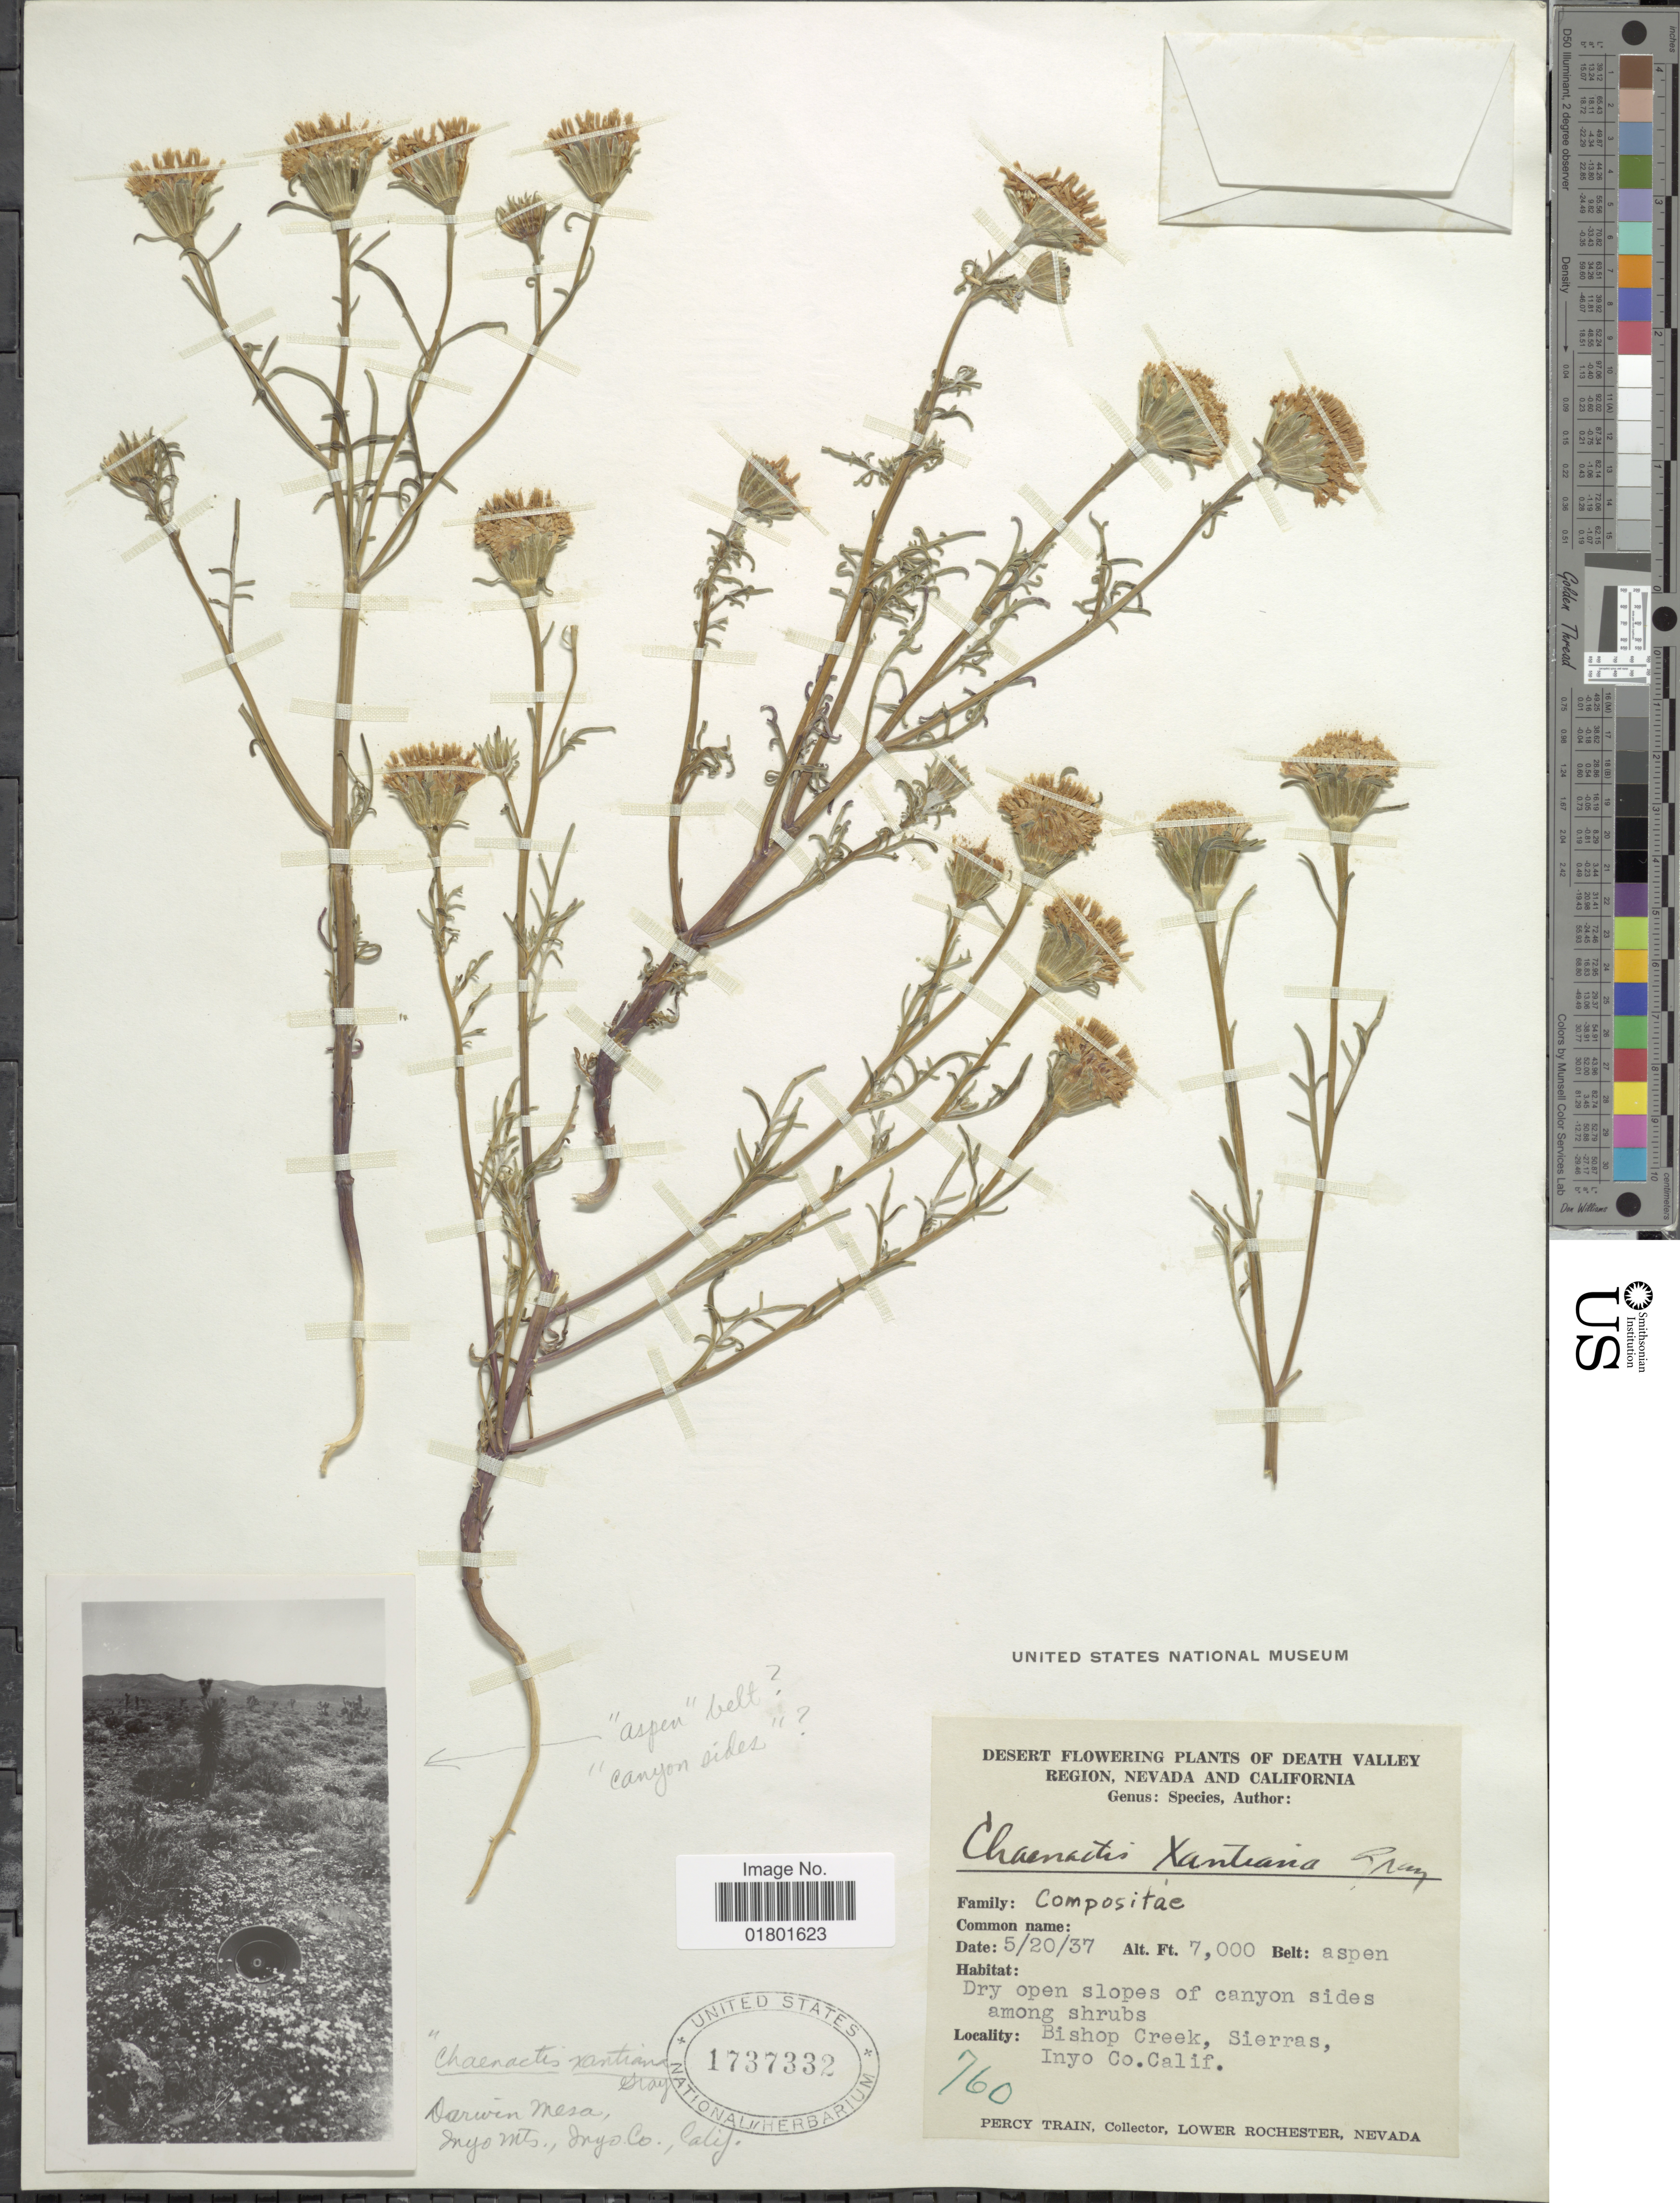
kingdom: Plantae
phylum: Tracheophyta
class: Magnoliopsida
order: Asterales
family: Asteraceae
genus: Chaenactis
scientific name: Chaenactis xantiana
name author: A. Gray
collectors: P. Train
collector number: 760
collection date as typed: Transcribed d/m/y: 20/5/37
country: United States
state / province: California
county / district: Inyo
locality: Bishop Creek, Sierras, Inyo Co.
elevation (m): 2134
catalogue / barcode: US 1737332